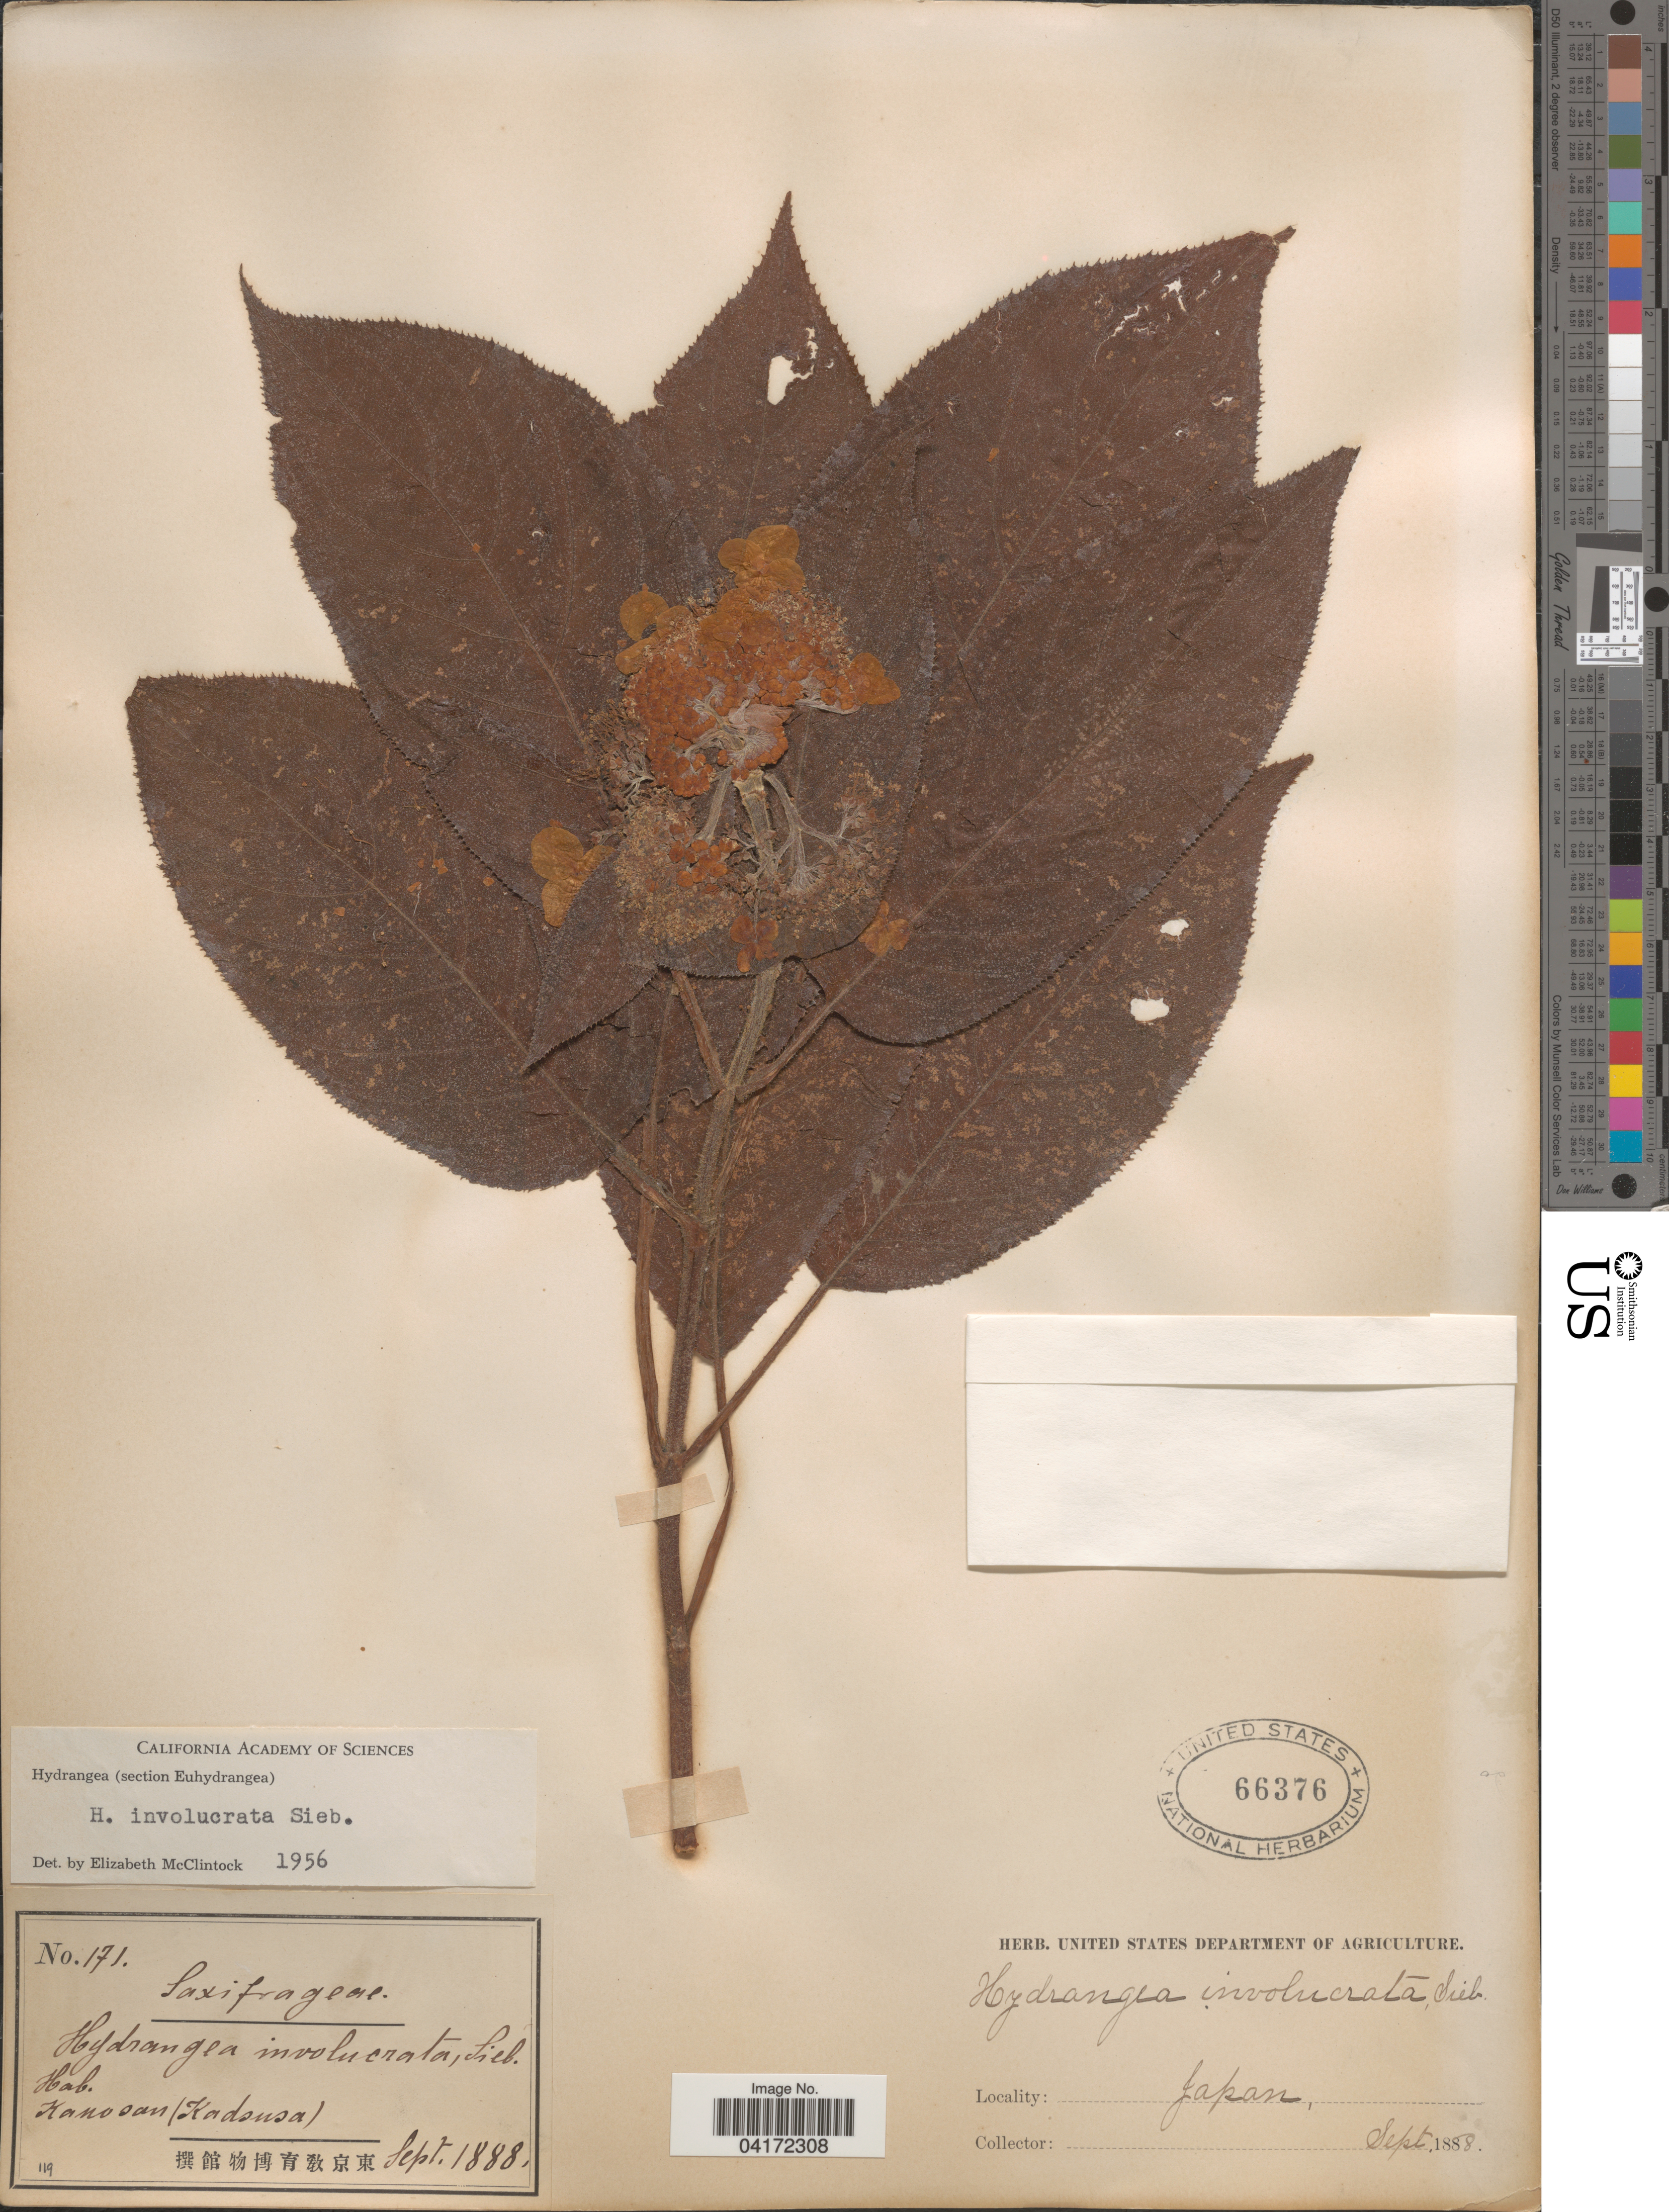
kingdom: Plantae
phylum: Tracheophyta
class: Magnoliopsida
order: Cornales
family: Hydrangeaceae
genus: Hydrangea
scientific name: Hydrangea involucrata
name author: Siebold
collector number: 171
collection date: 1888-09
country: Japan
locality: Kanosan (Kadsusa).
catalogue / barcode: US 66376